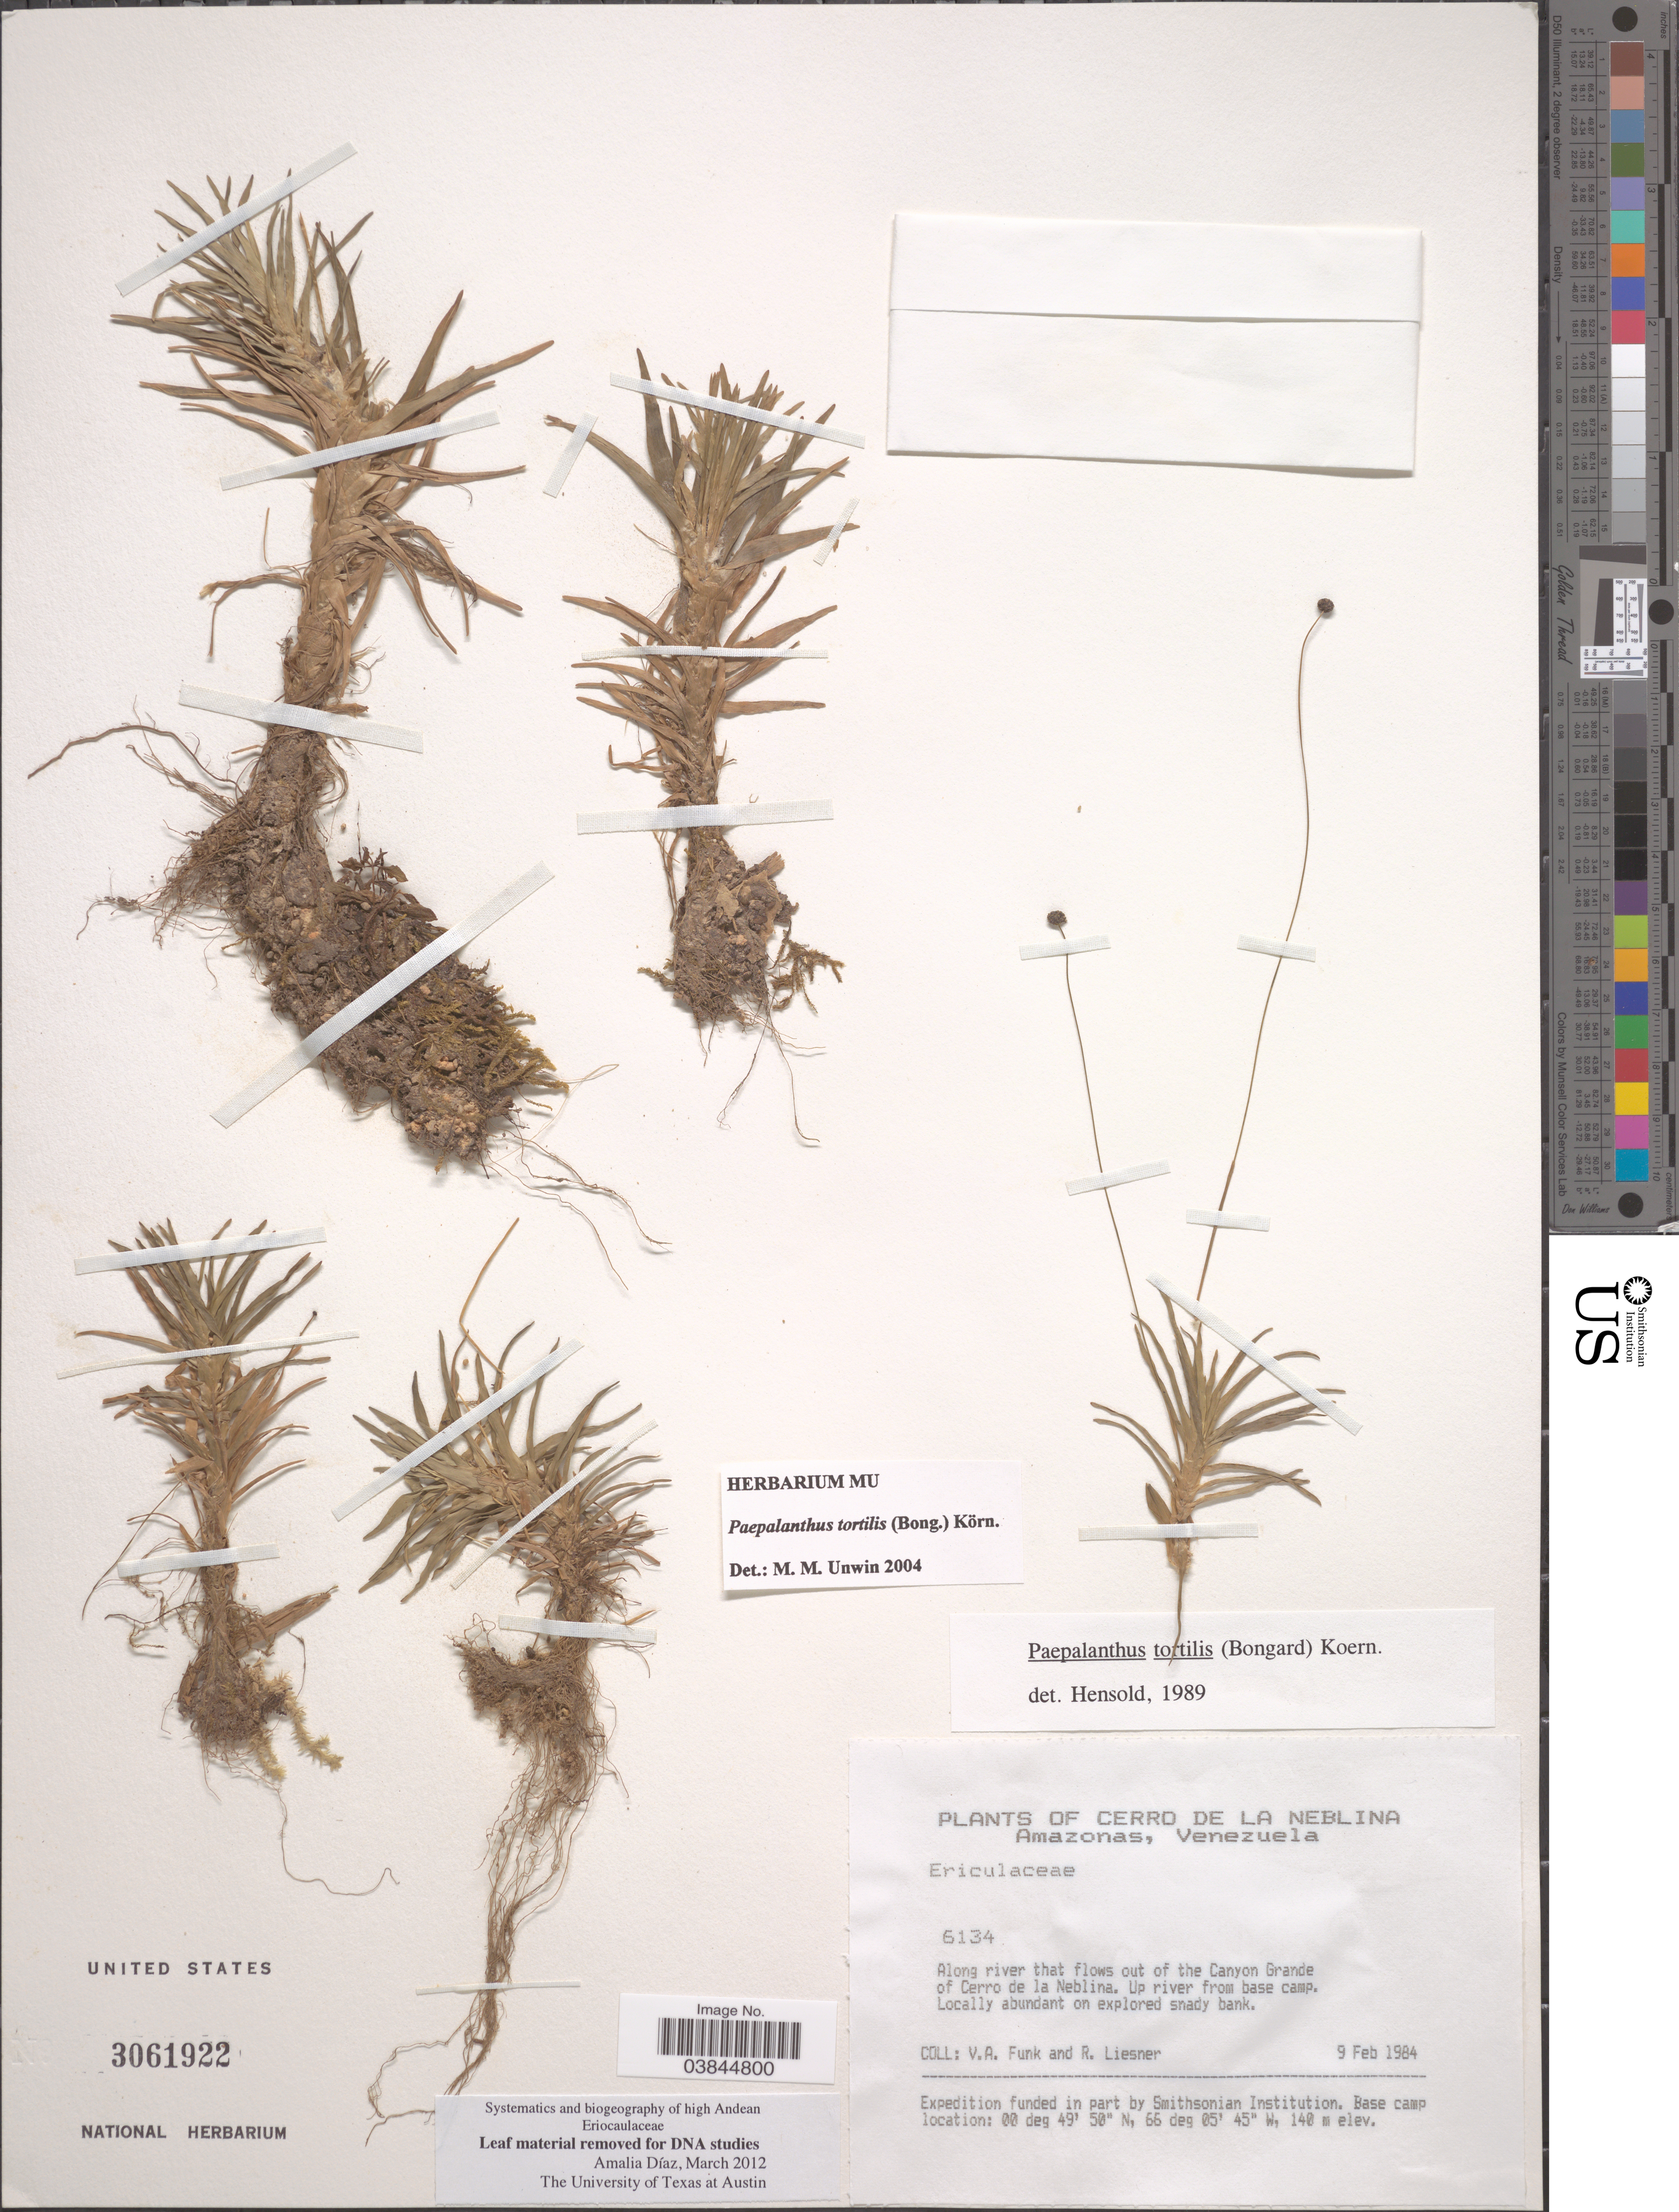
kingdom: Plantae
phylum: Tracheophyta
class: Liliopsida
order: Poales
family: Eriocaulaceae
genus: Paepalanthus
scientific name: Paepalanthus tortilis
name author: (Bong.) Koern.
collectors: V. Funk & R. L. Liesner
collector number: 6134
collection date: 1984-02-09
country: Venezuela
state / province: Amazonas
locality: Cerro de La Neblina. Along river that flows out of the Canyon Grande of Cerro de la Neblina. Up river from base camp.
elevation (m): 140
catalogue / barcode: US 3061922